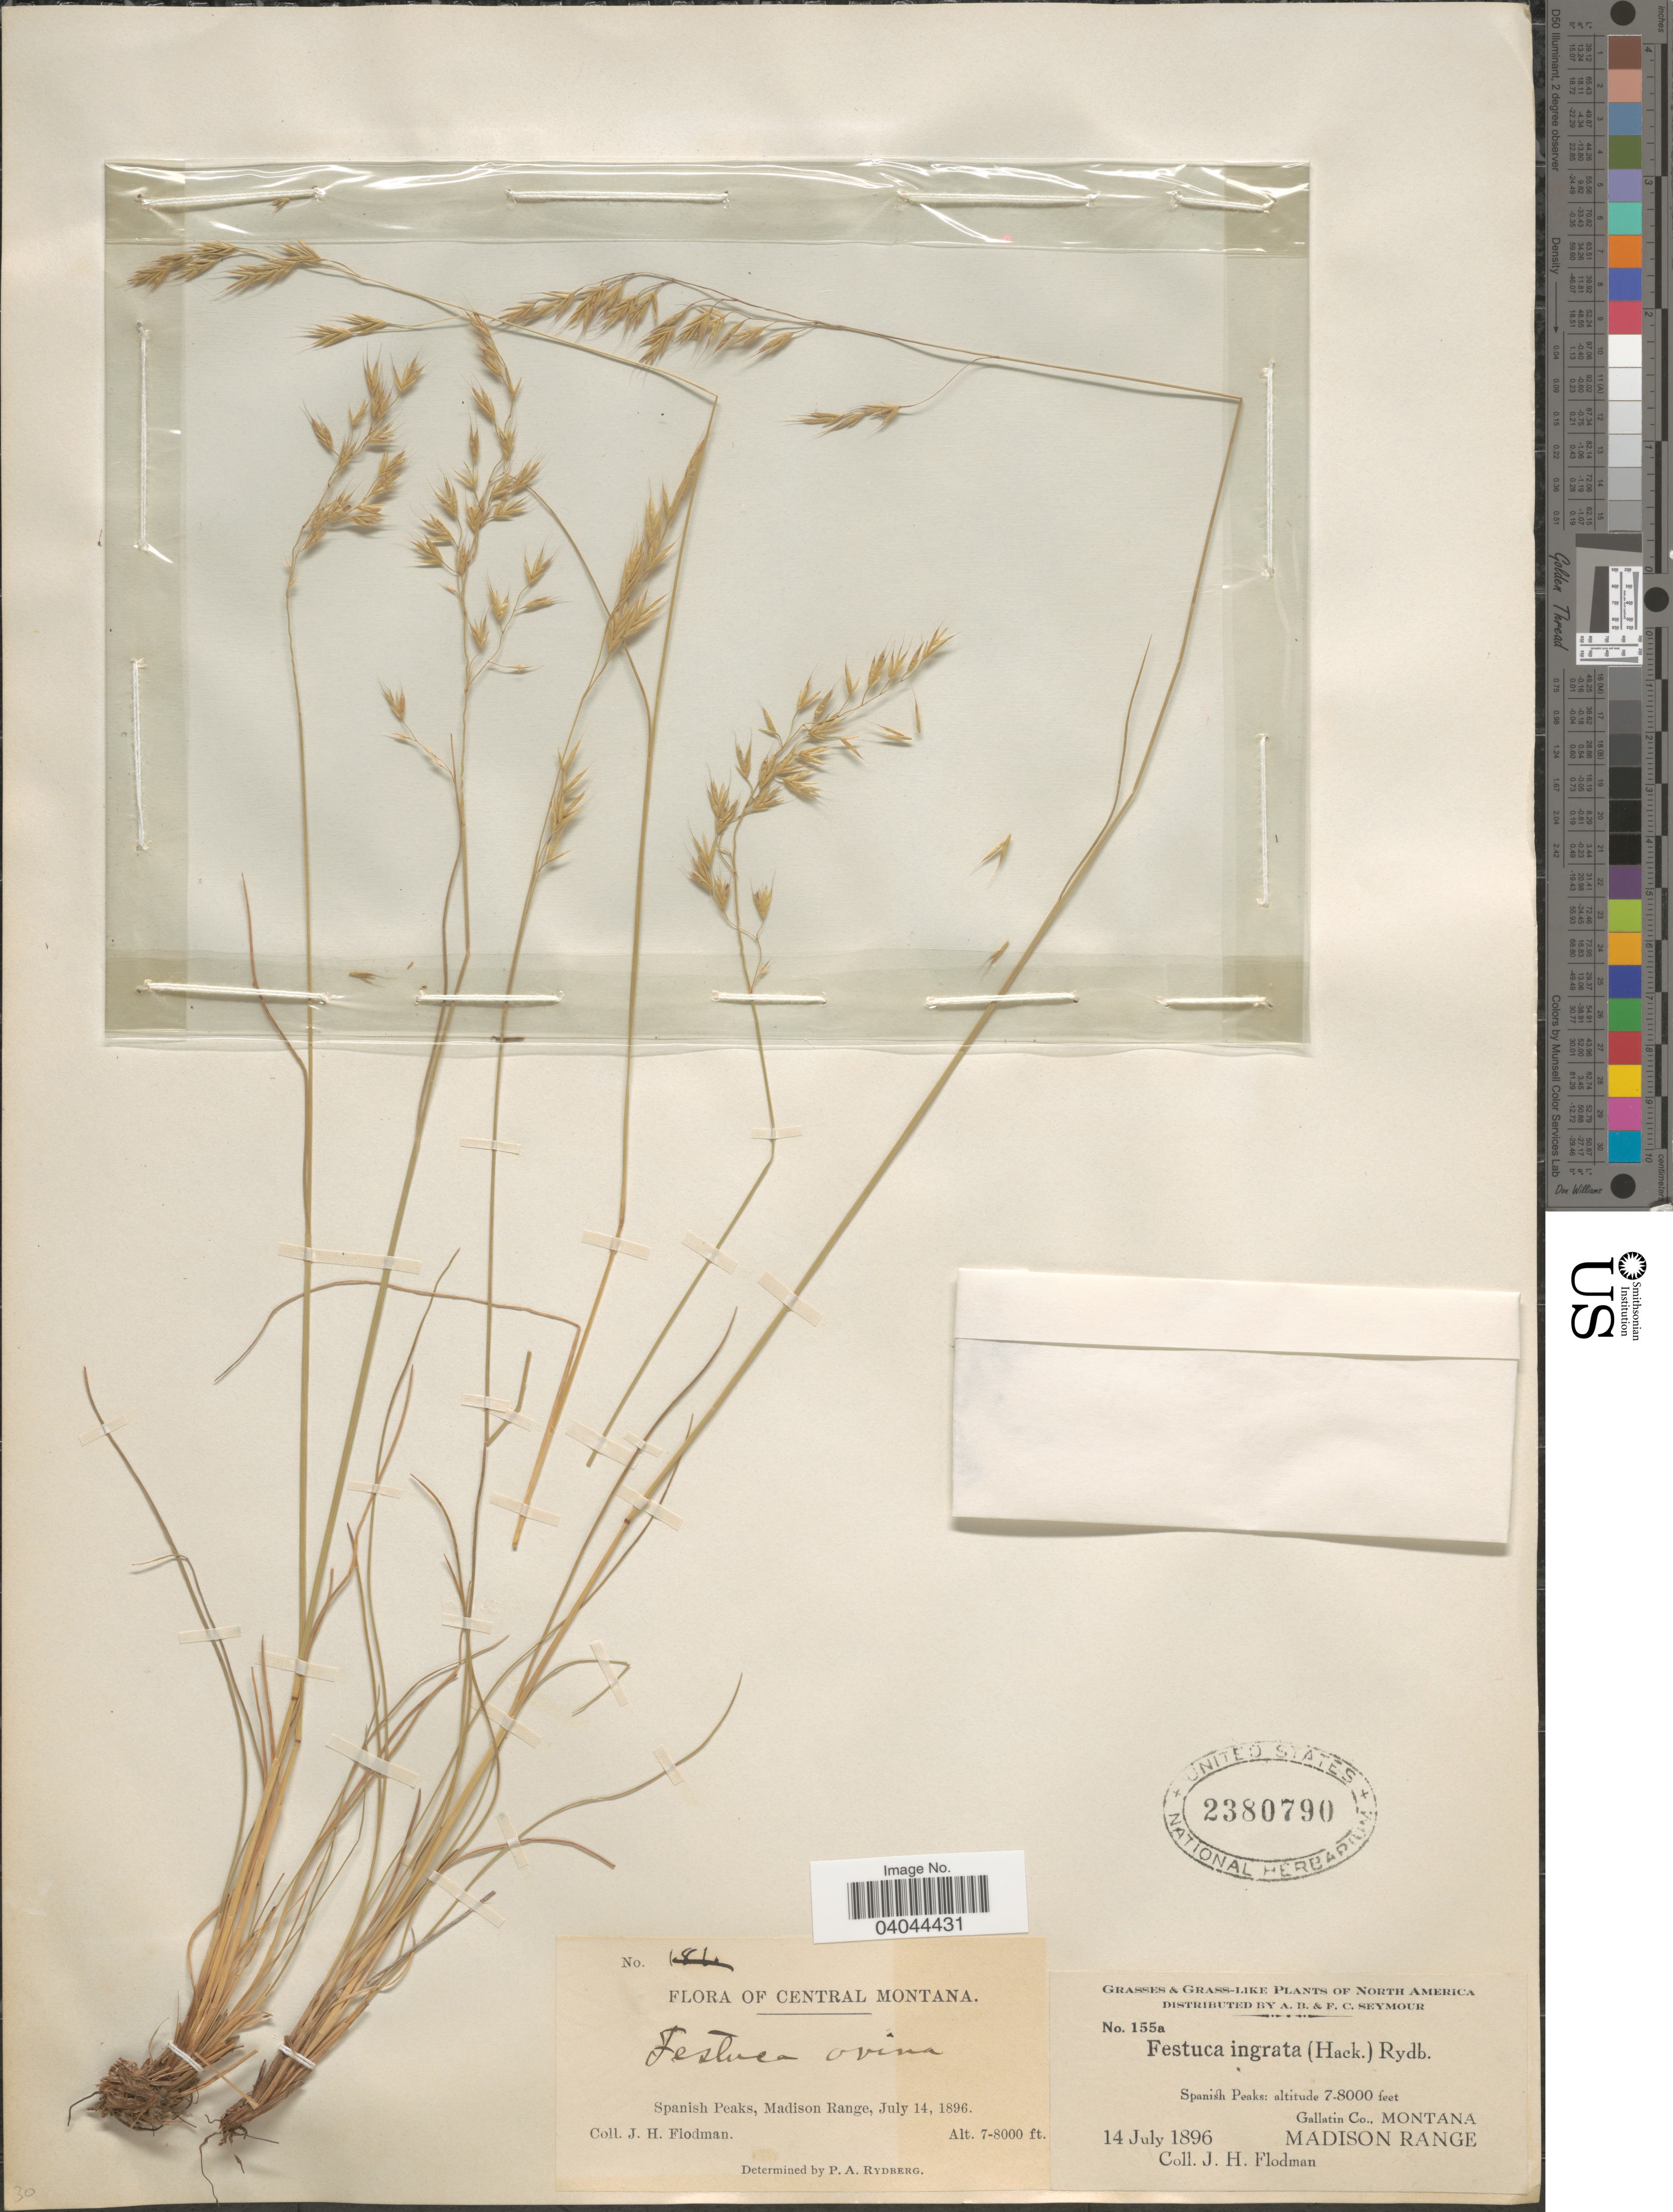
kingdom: Plantae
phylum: Tracheophyta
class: Liliopsida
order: Poales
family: Poaceae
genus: Festuca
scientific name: Festuca ovina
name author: L.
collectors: J. Flodman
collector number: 155a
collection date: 1896-07-14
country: United States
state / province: Montana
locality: Central Montana. Spanish Peaks, Madison Range. Gallatin Co.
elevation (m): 2134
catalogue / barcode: US 2380790